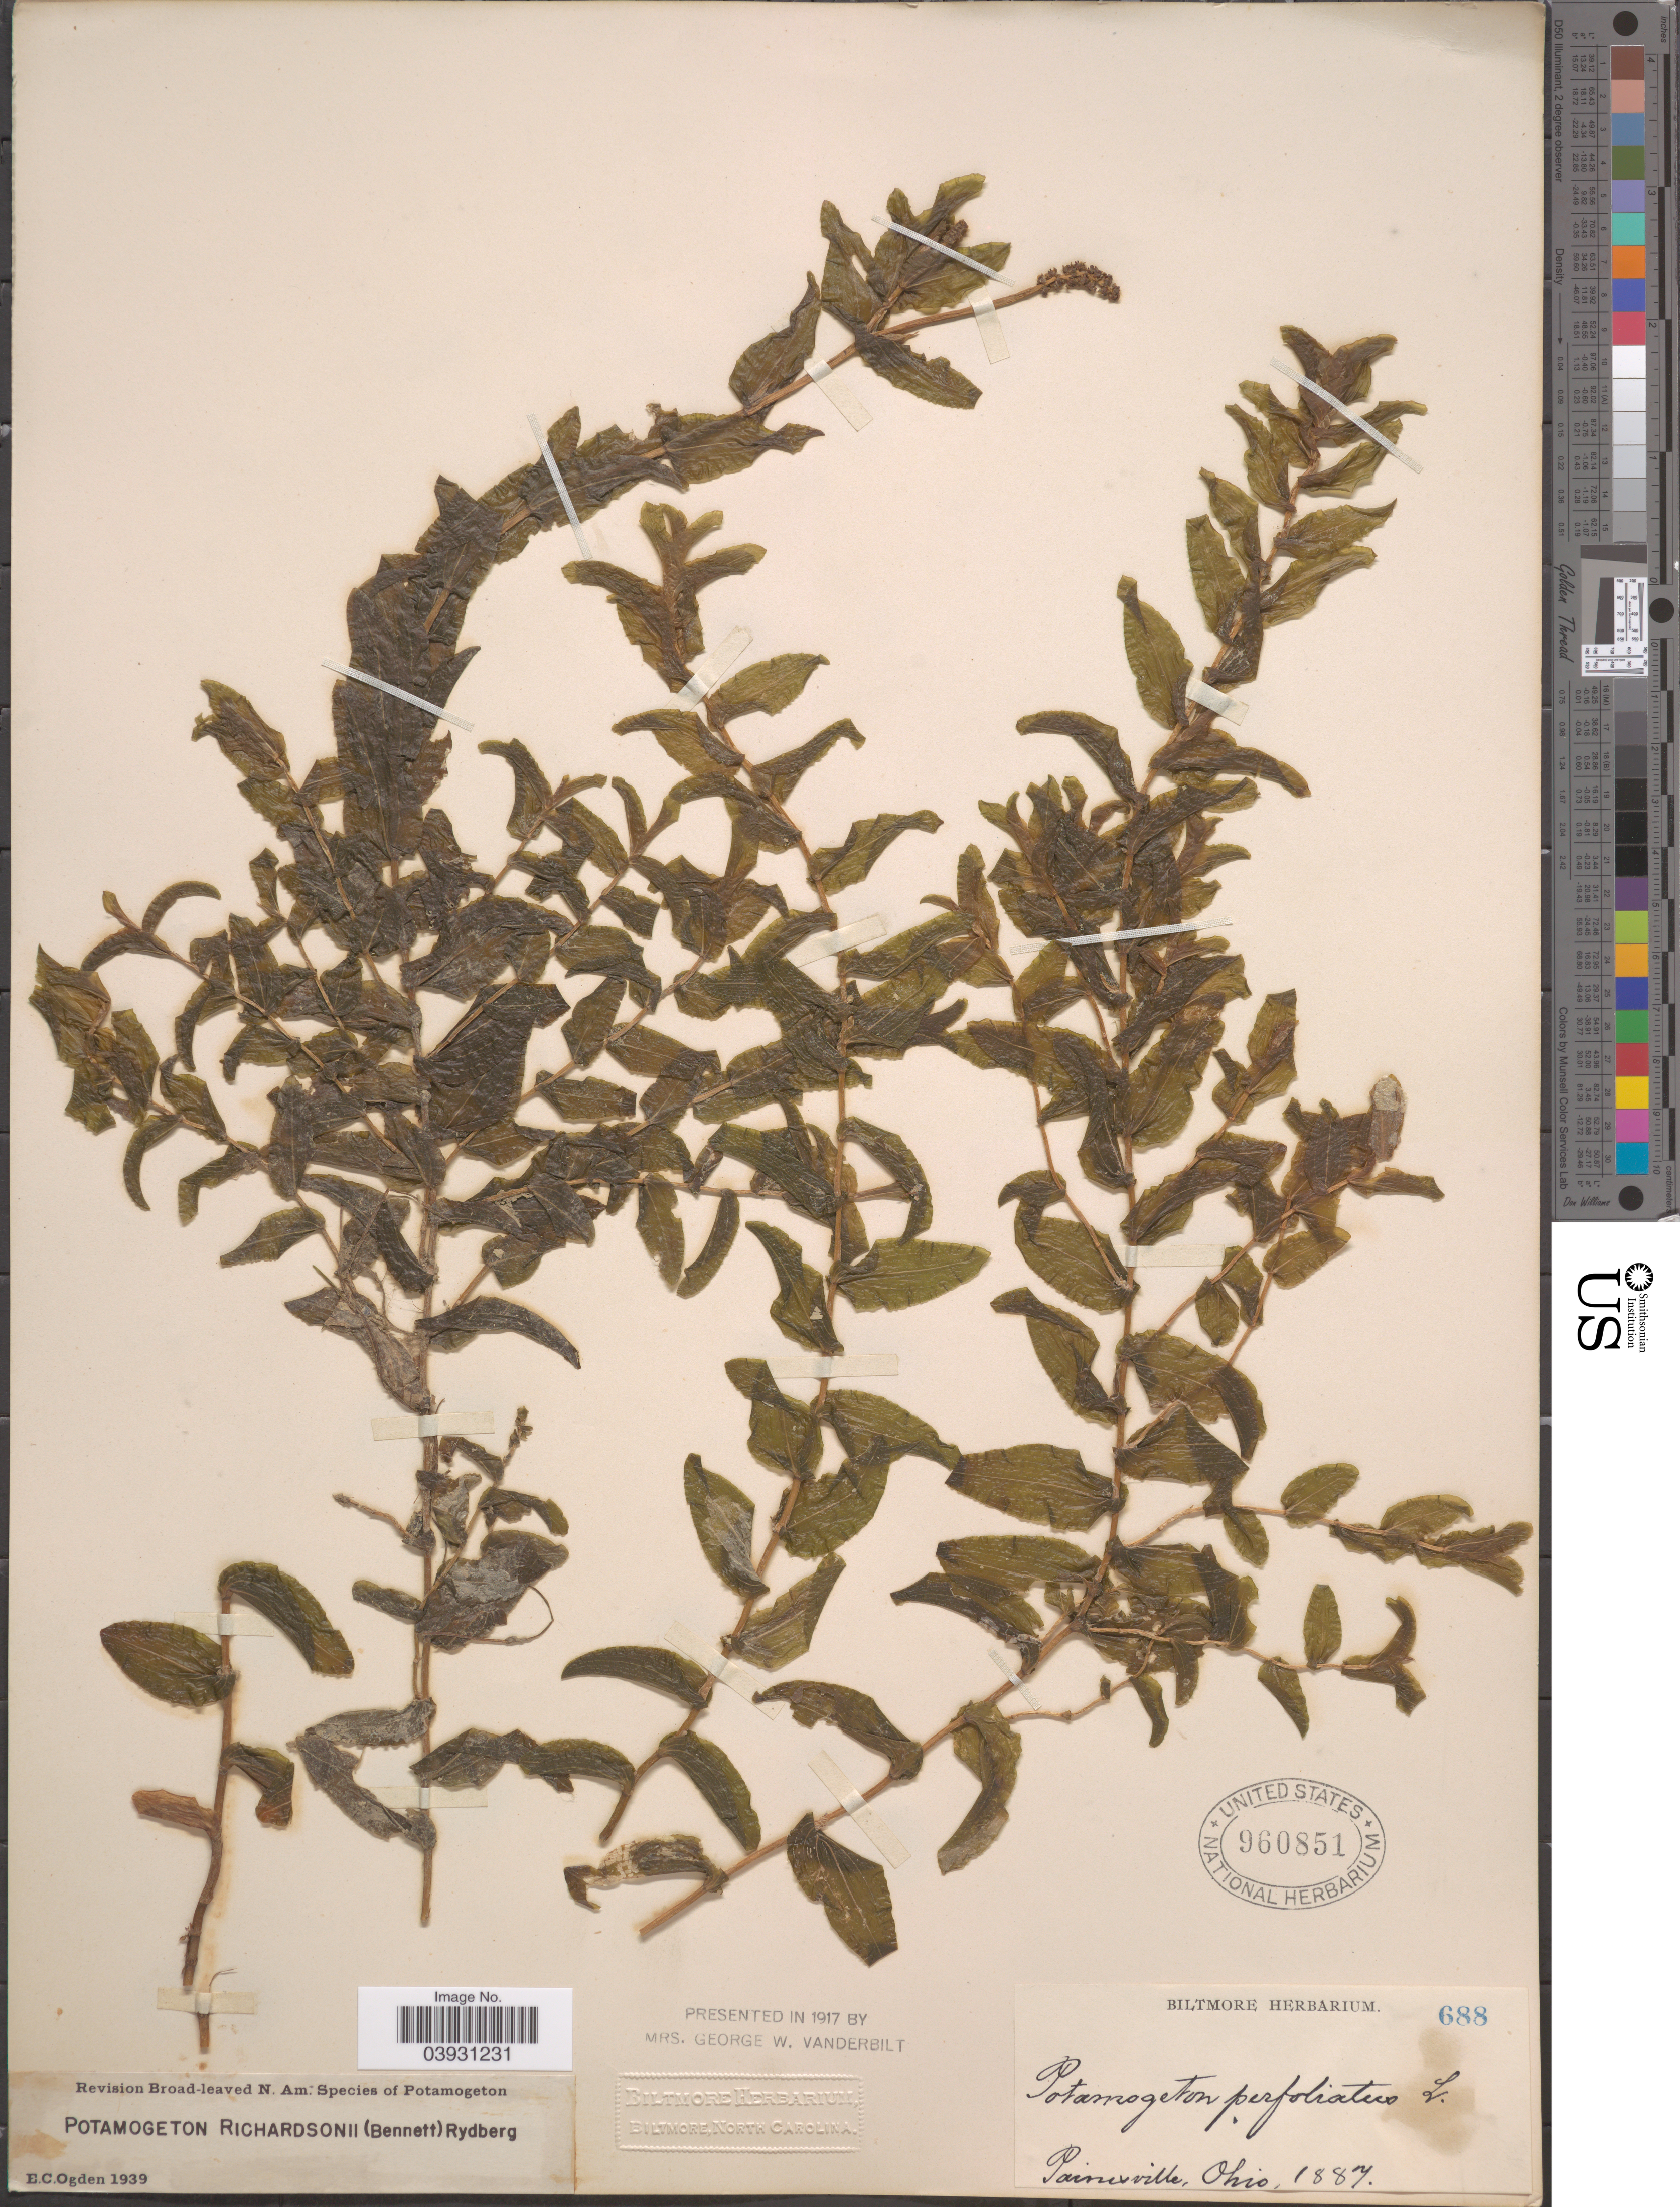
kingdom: Plantae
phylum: Tracheophyta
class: Liliopsida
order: Alismatales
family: Potamogetonaceae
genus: Potamogeton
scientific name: Potamogeton richardsonii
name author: (A.W. Benn.) Rydb.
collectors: ex herb. Biltmore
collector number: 688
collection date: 1887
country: United States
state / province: Ohio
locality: Painesville.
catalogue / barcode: US 960851